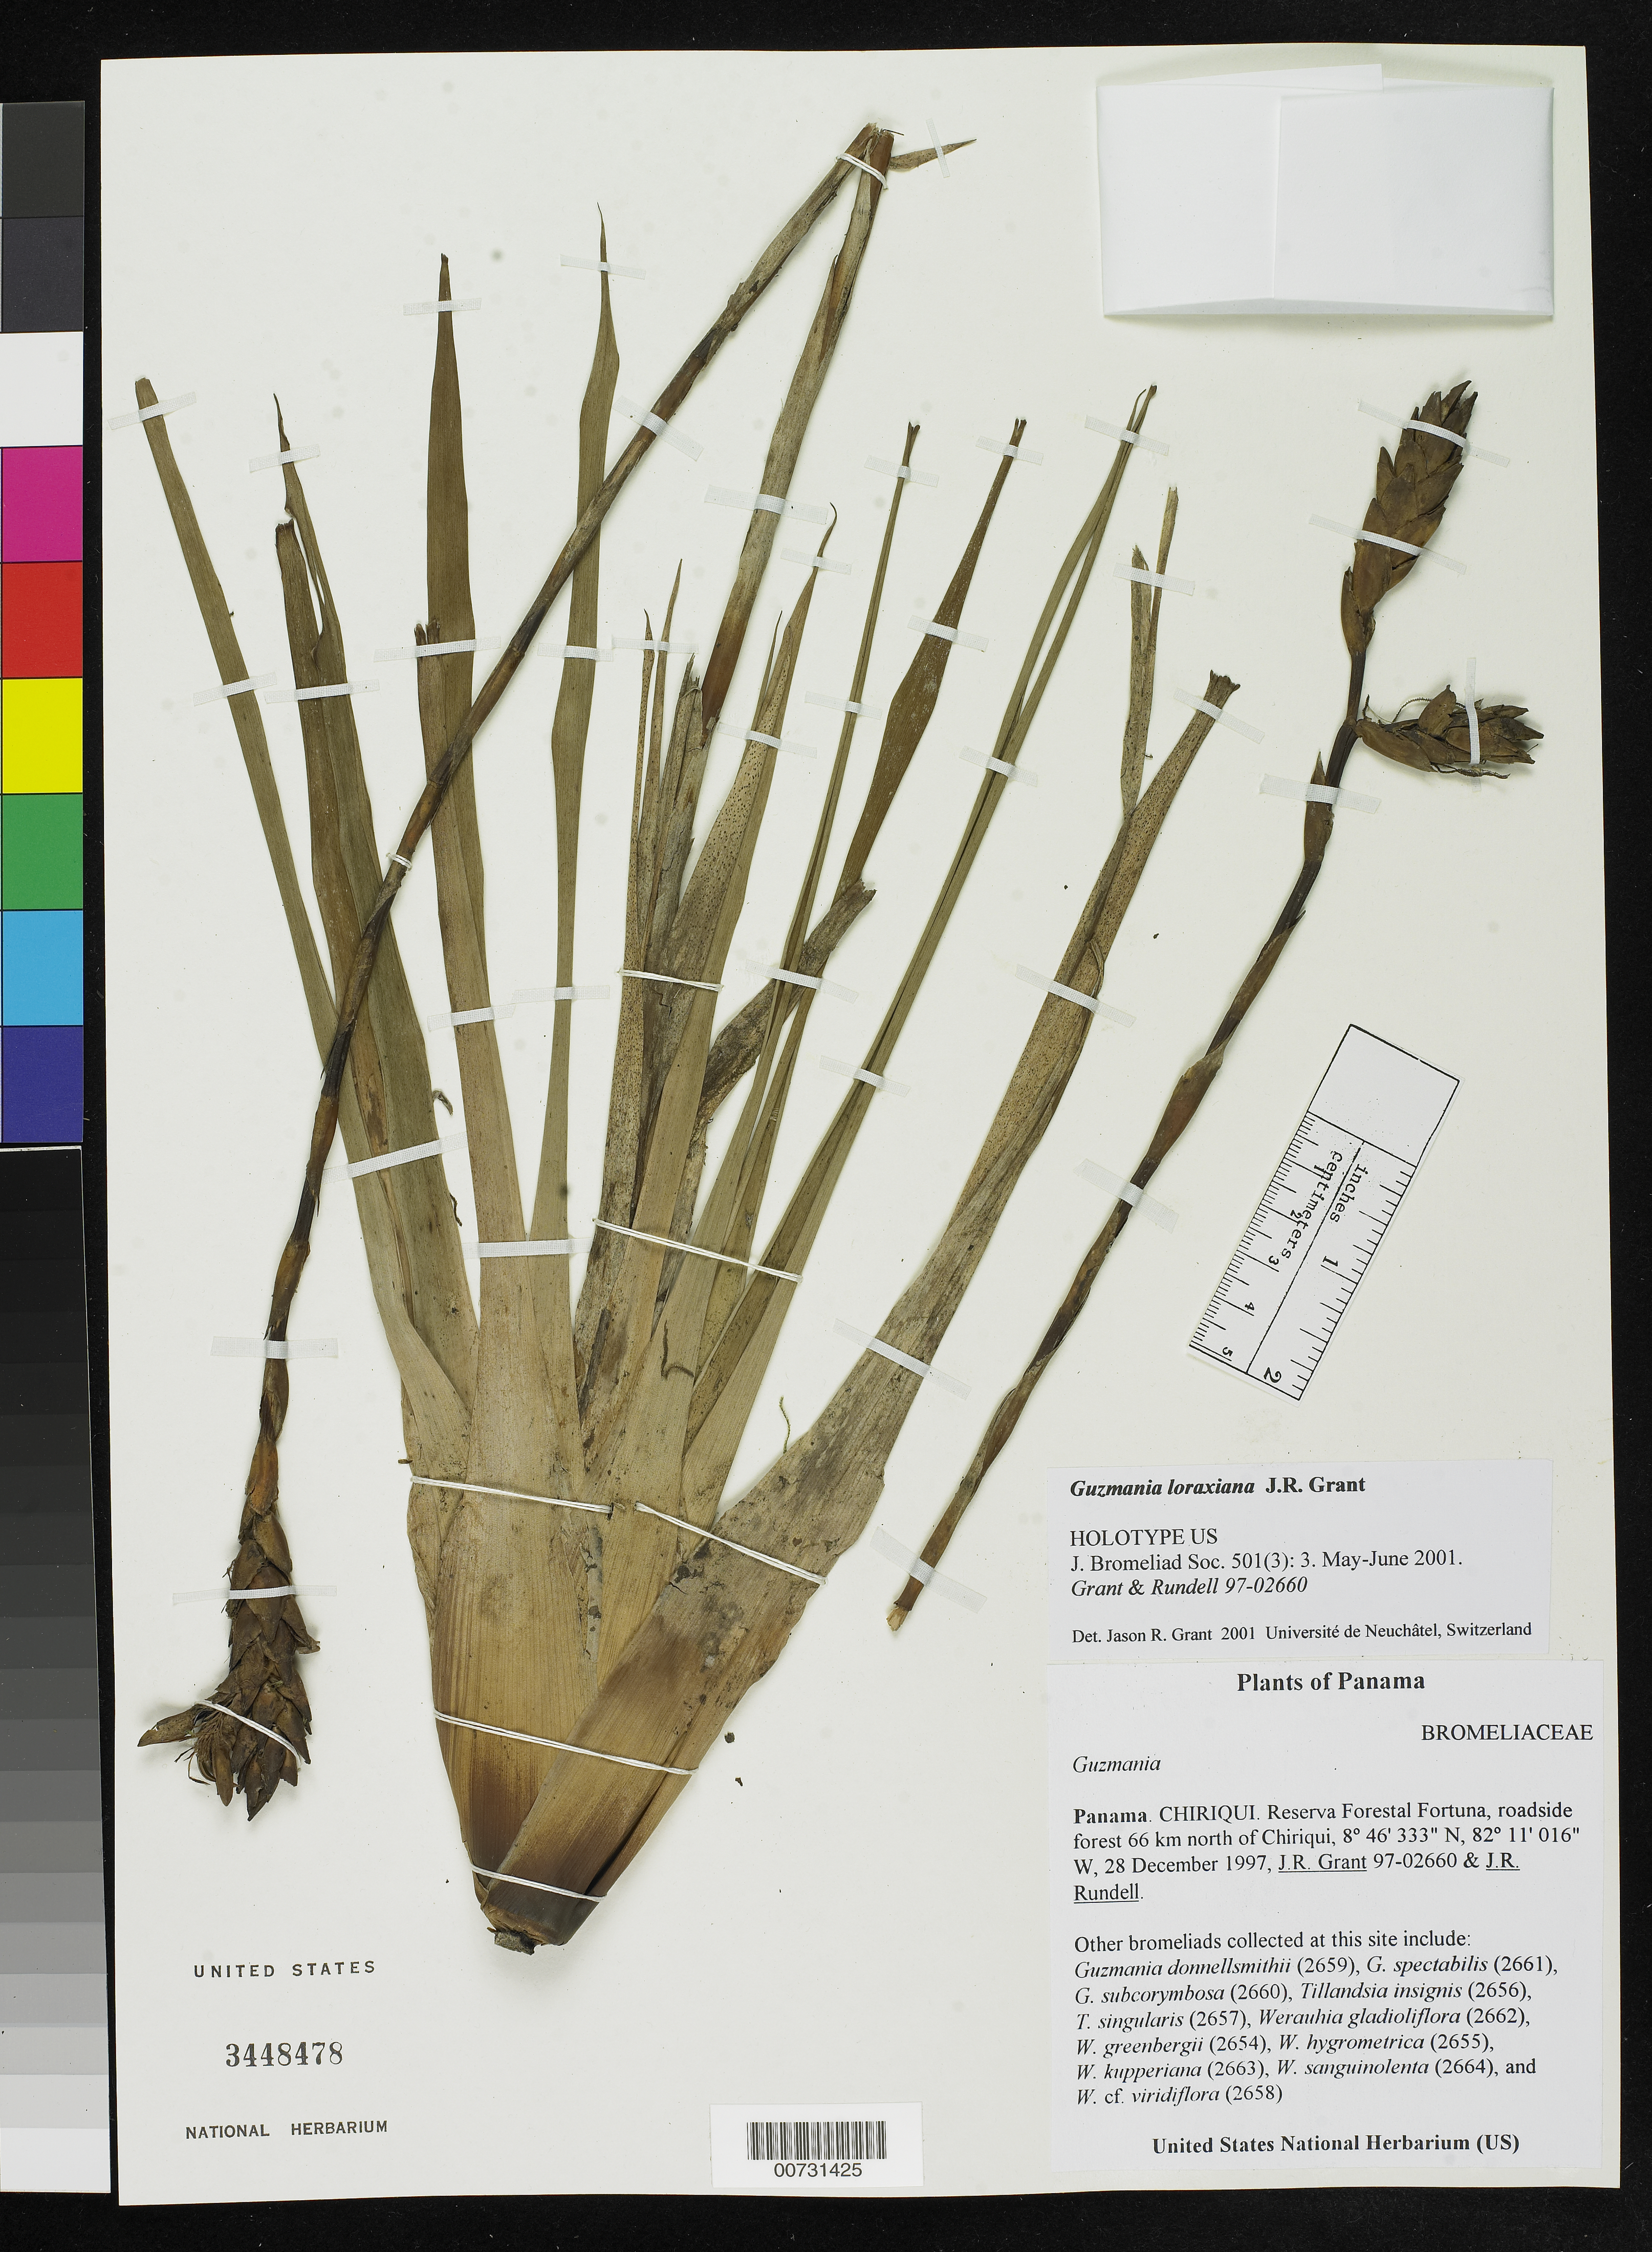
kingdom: Plantae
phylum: Tracheophyta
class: Liliopsida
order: Poales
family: Bromeliaceae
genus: Guzmania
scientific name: Guzmania loraxiana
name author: J.R. Grant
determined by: Grant, J. R., (SWITZERLAND)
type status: Holotype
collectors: J. R. Grant & J. R. Rundell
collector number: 97-02660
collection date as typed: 28 Dec 1997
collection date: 1997-12-28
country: Panama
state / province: Chiriquí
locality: Reserva Forestal Fortuna, roadside forest 66 km north of Chiriqui.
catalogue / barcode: US 3448478